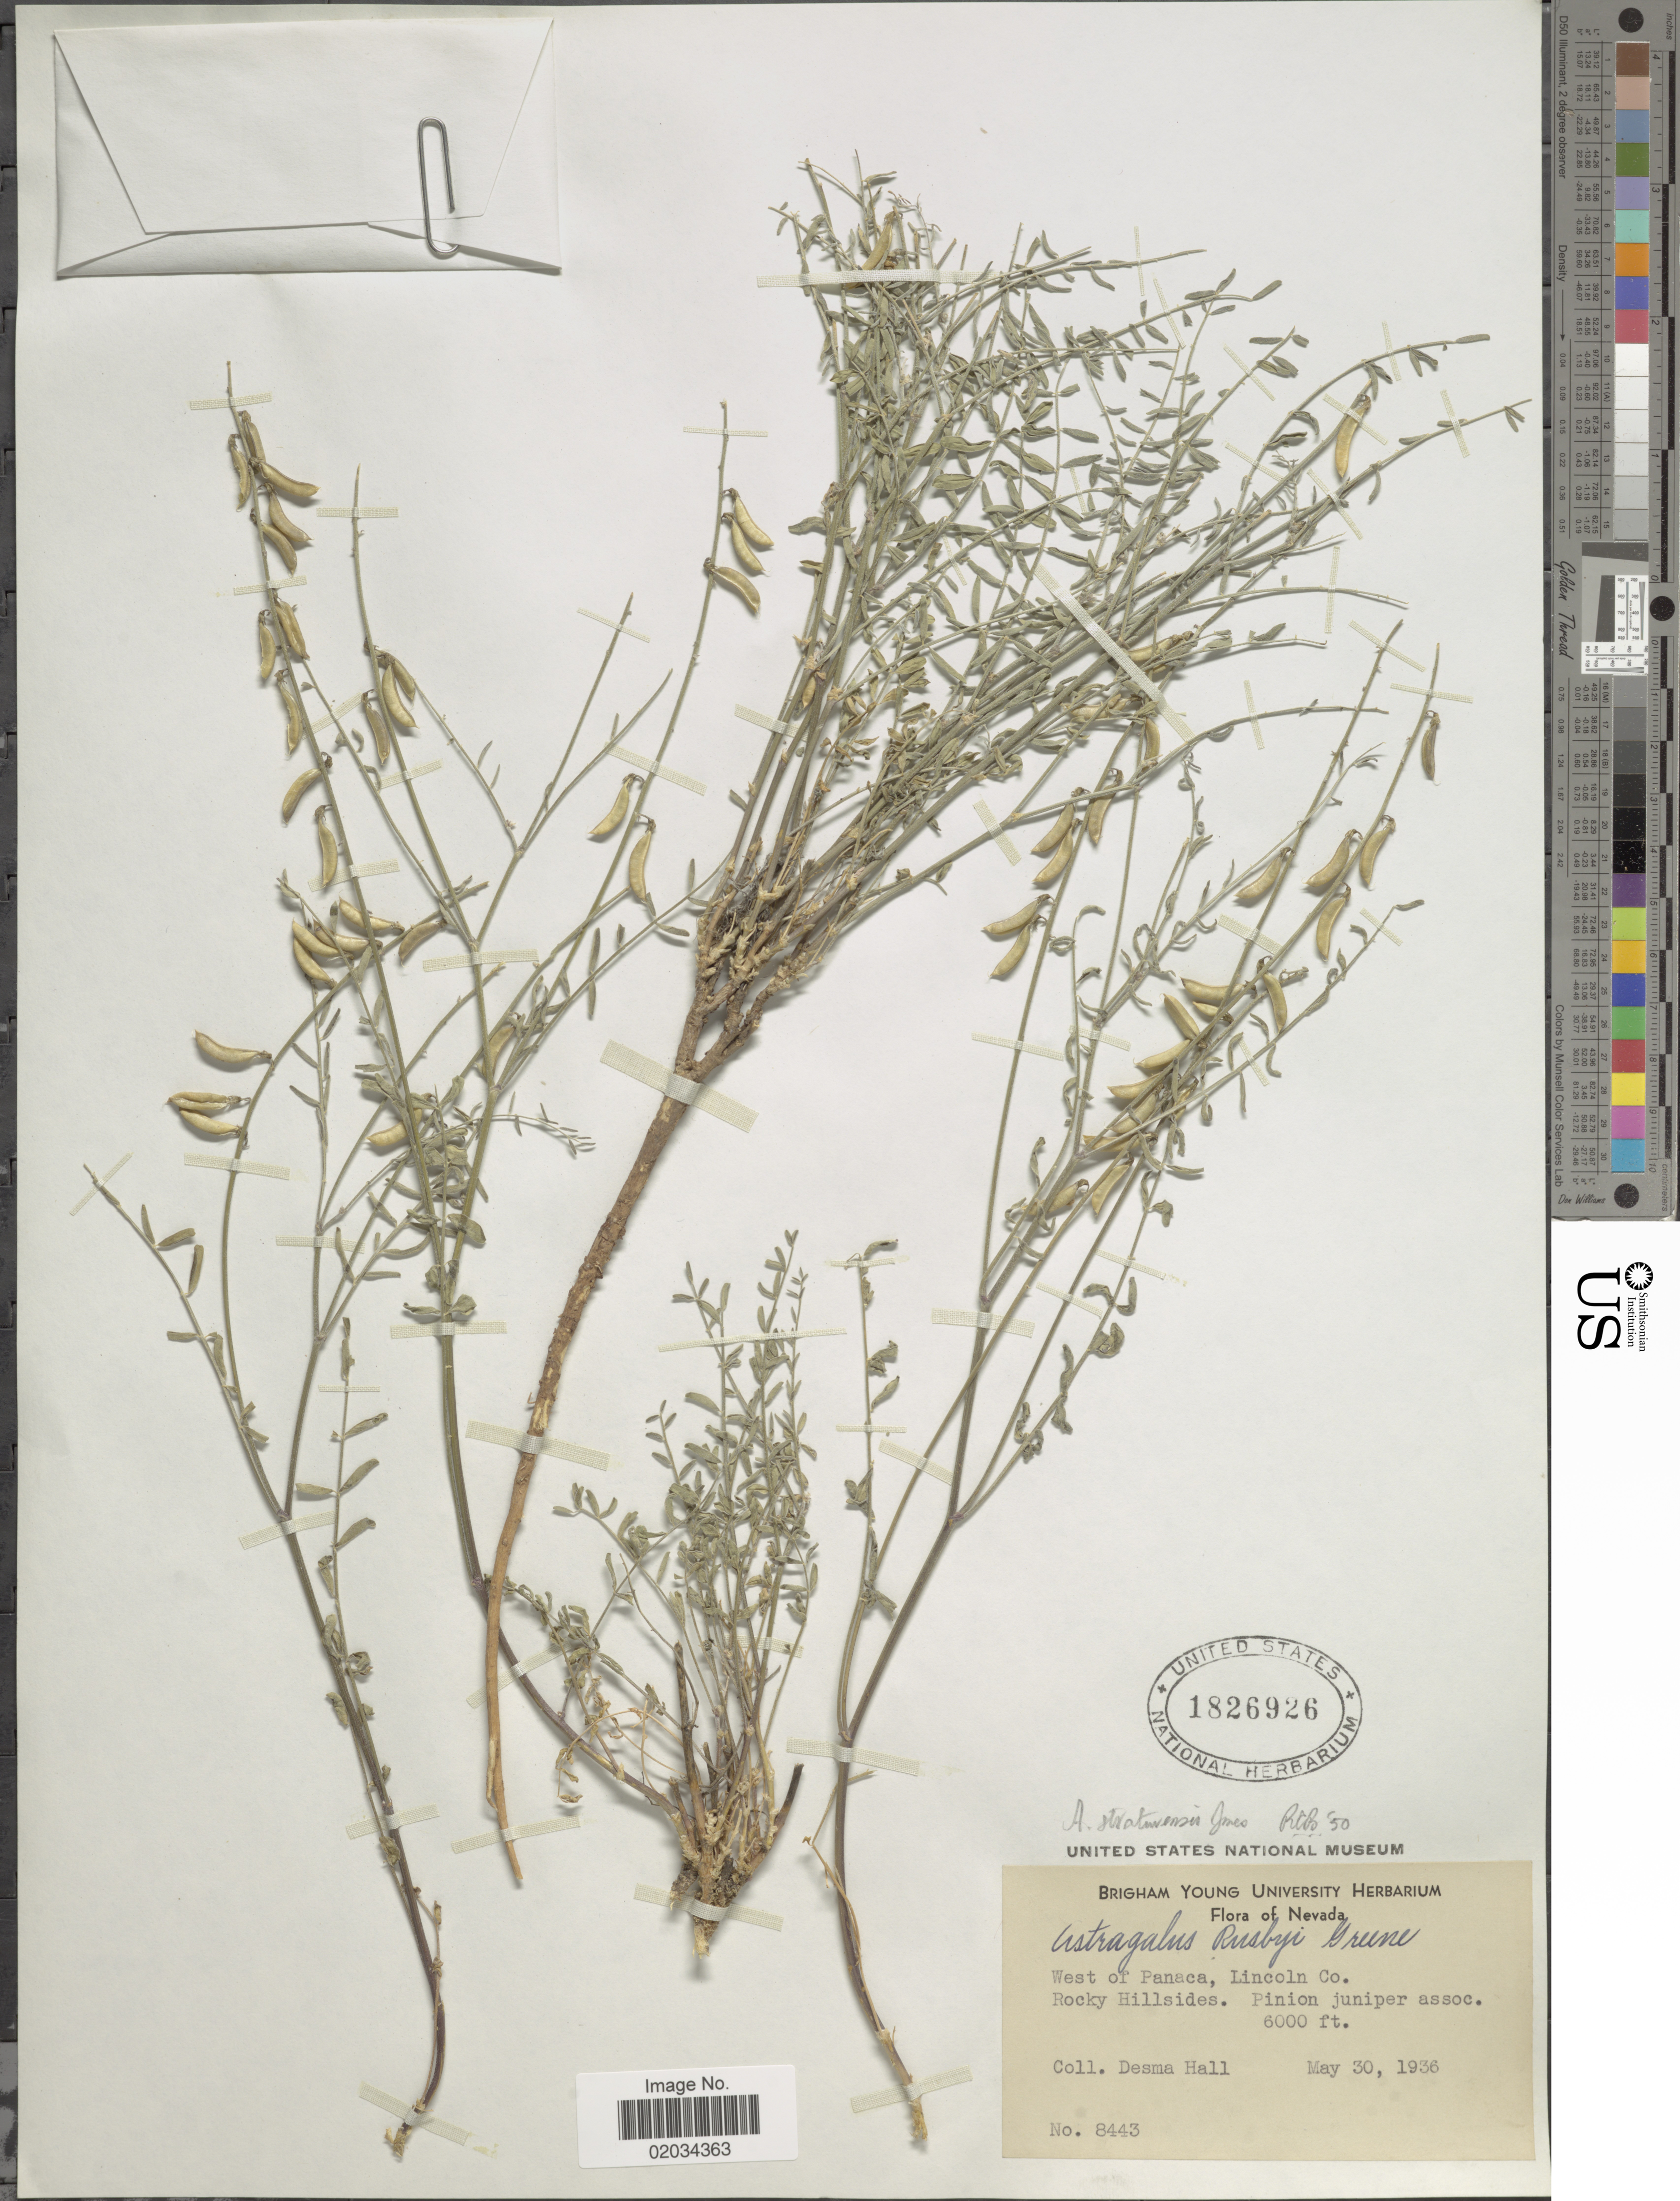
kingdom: Plantae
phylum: Tracheophyta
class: Magnoliopsida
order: Fabales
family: Fabaceae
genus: Astragalus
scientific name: Astragalus rusbyi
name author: Greene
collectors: D. Hall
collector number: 8443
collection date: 1936-05-30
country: United States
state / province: Nevada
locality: West of Panaca, Lincoln Co., Pinion juniper assoc.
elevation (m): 1829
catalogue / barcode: US 1826926